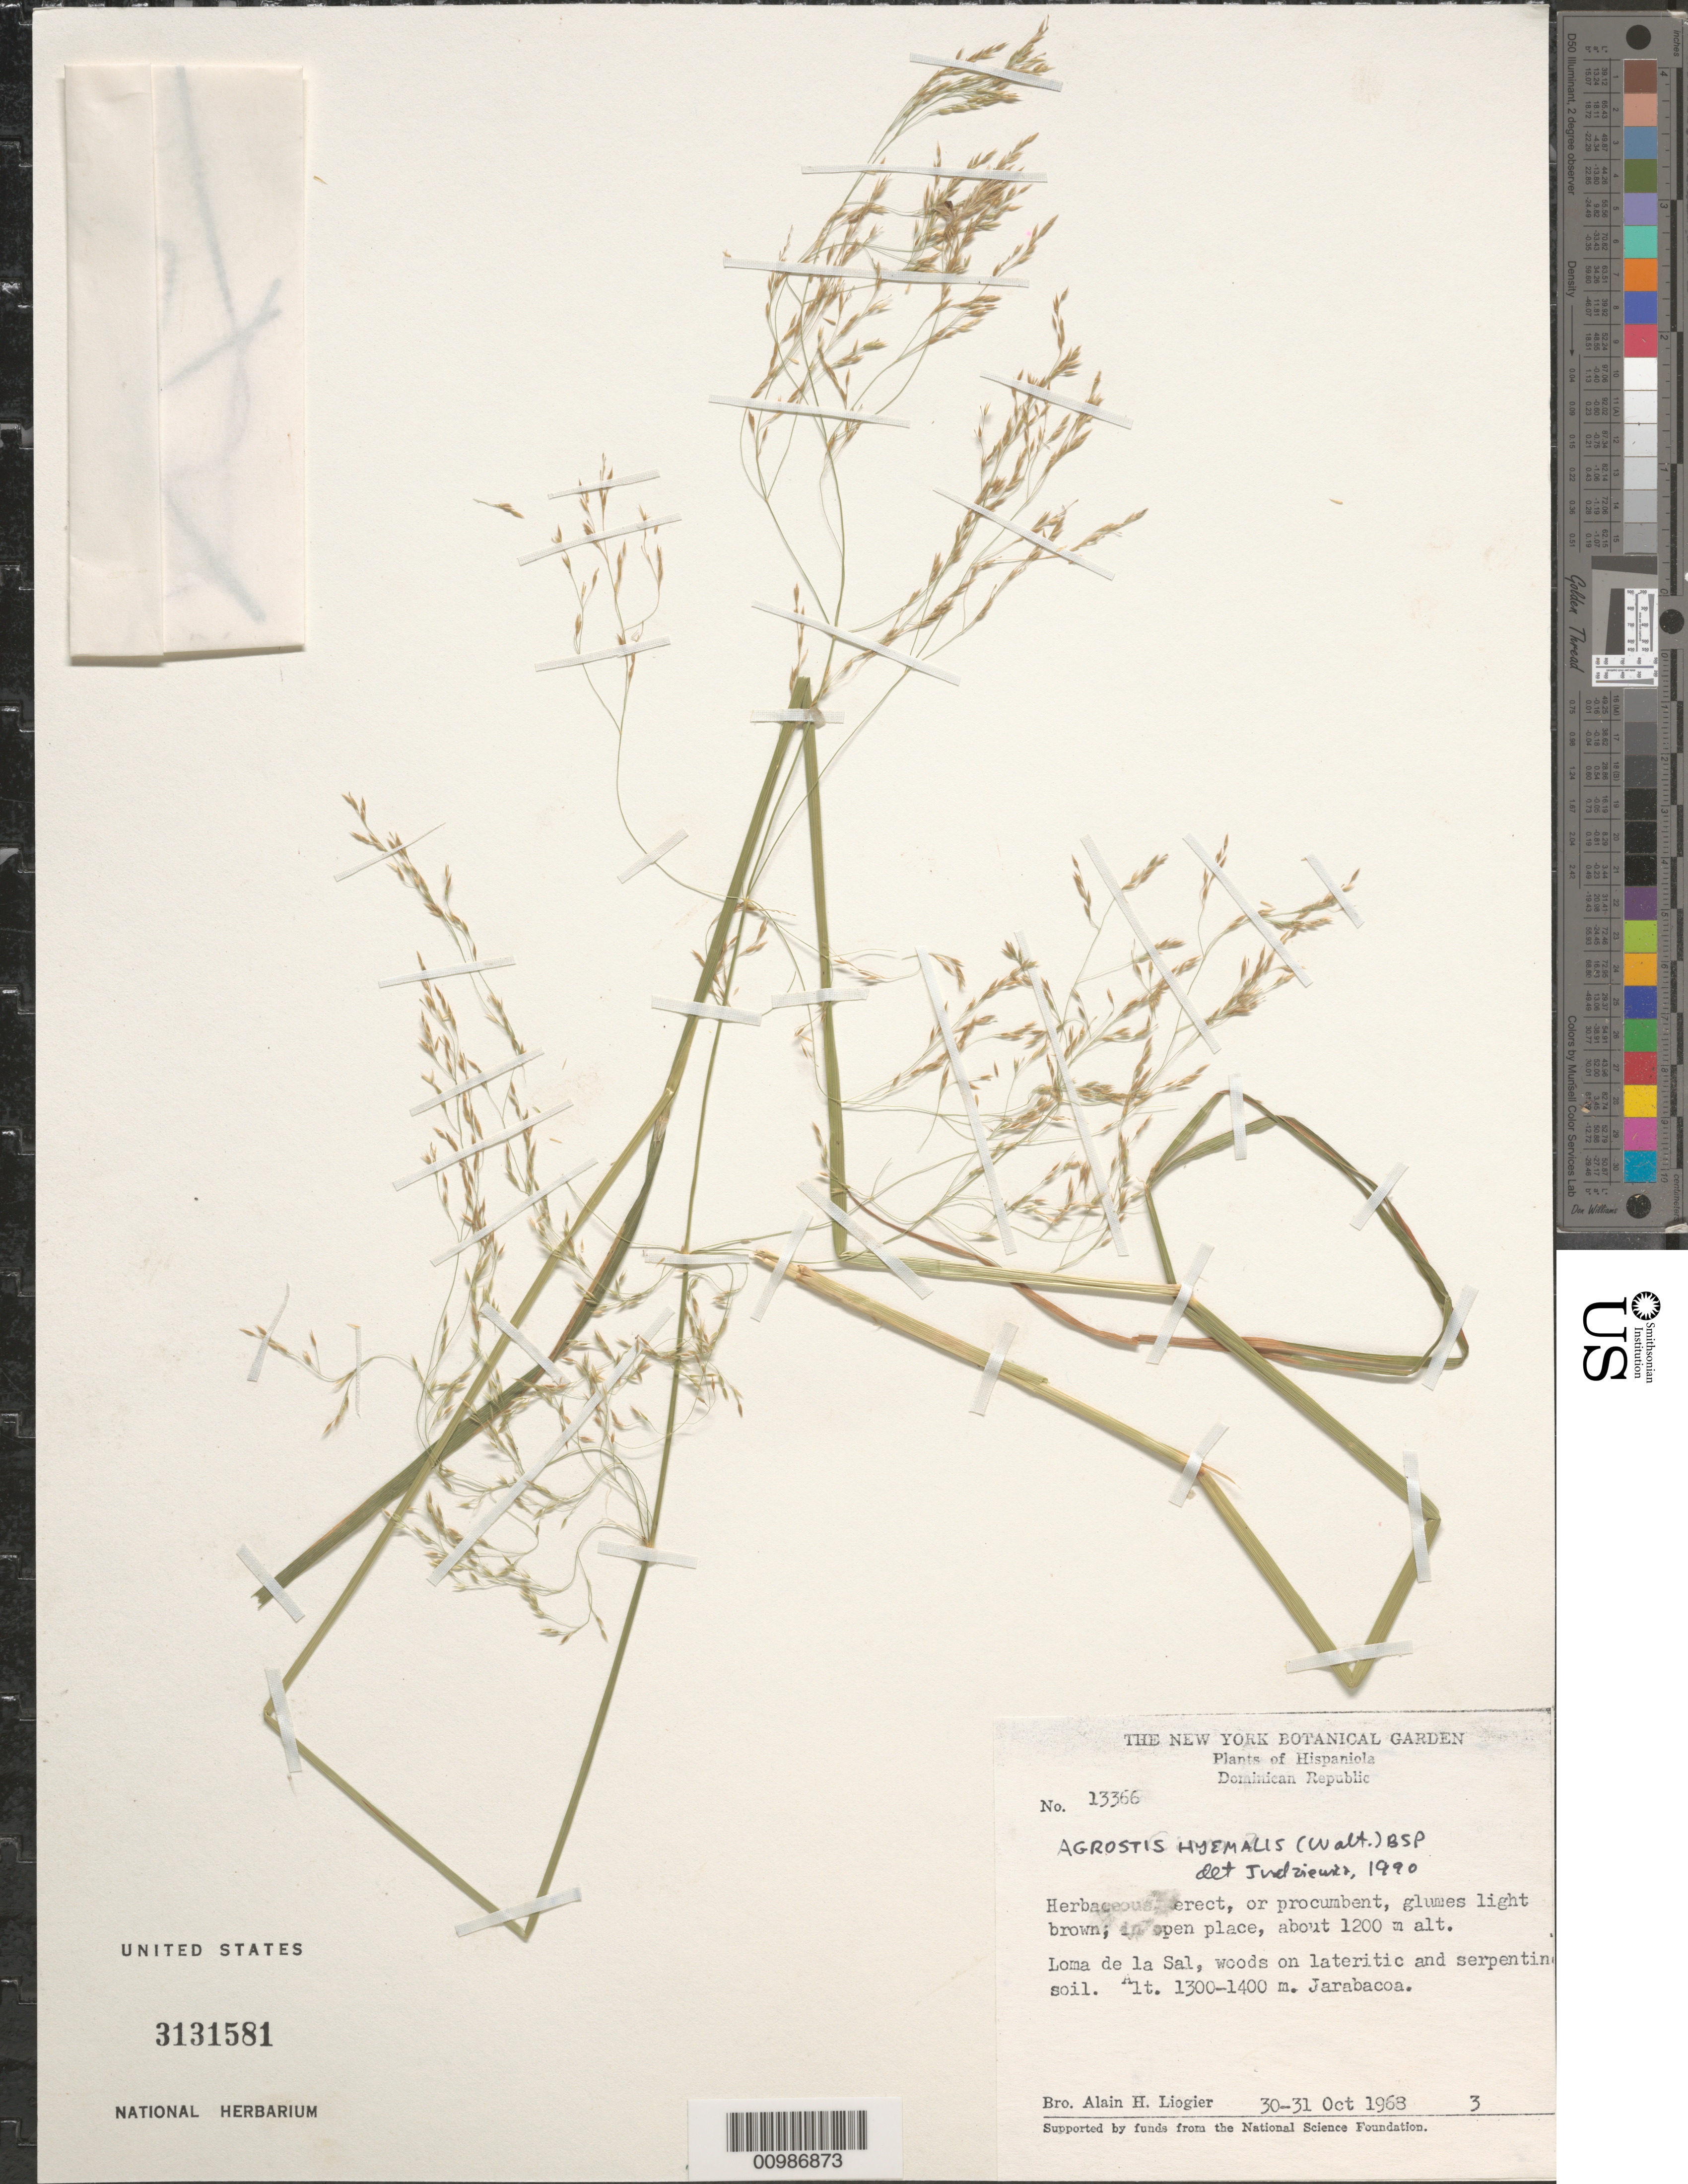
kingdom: Plantae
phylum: Tracheophyta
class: Liliopsida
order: Poales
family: Poaceae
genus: Agrostis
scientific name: Agrostis hyemalis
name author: (Walter) Britton et al.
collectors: A. H. Liogier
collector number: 13366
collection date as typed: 30 Oct 1968 to 31 Oct 1968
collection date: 1968-10-30/1968-10-31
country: Dominican Republic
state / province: La Vega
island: Hispaniola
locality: Loma de la Sal, Jarabacoa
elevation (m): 1300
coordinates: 0 N, 0 E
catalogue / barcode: US 3131581